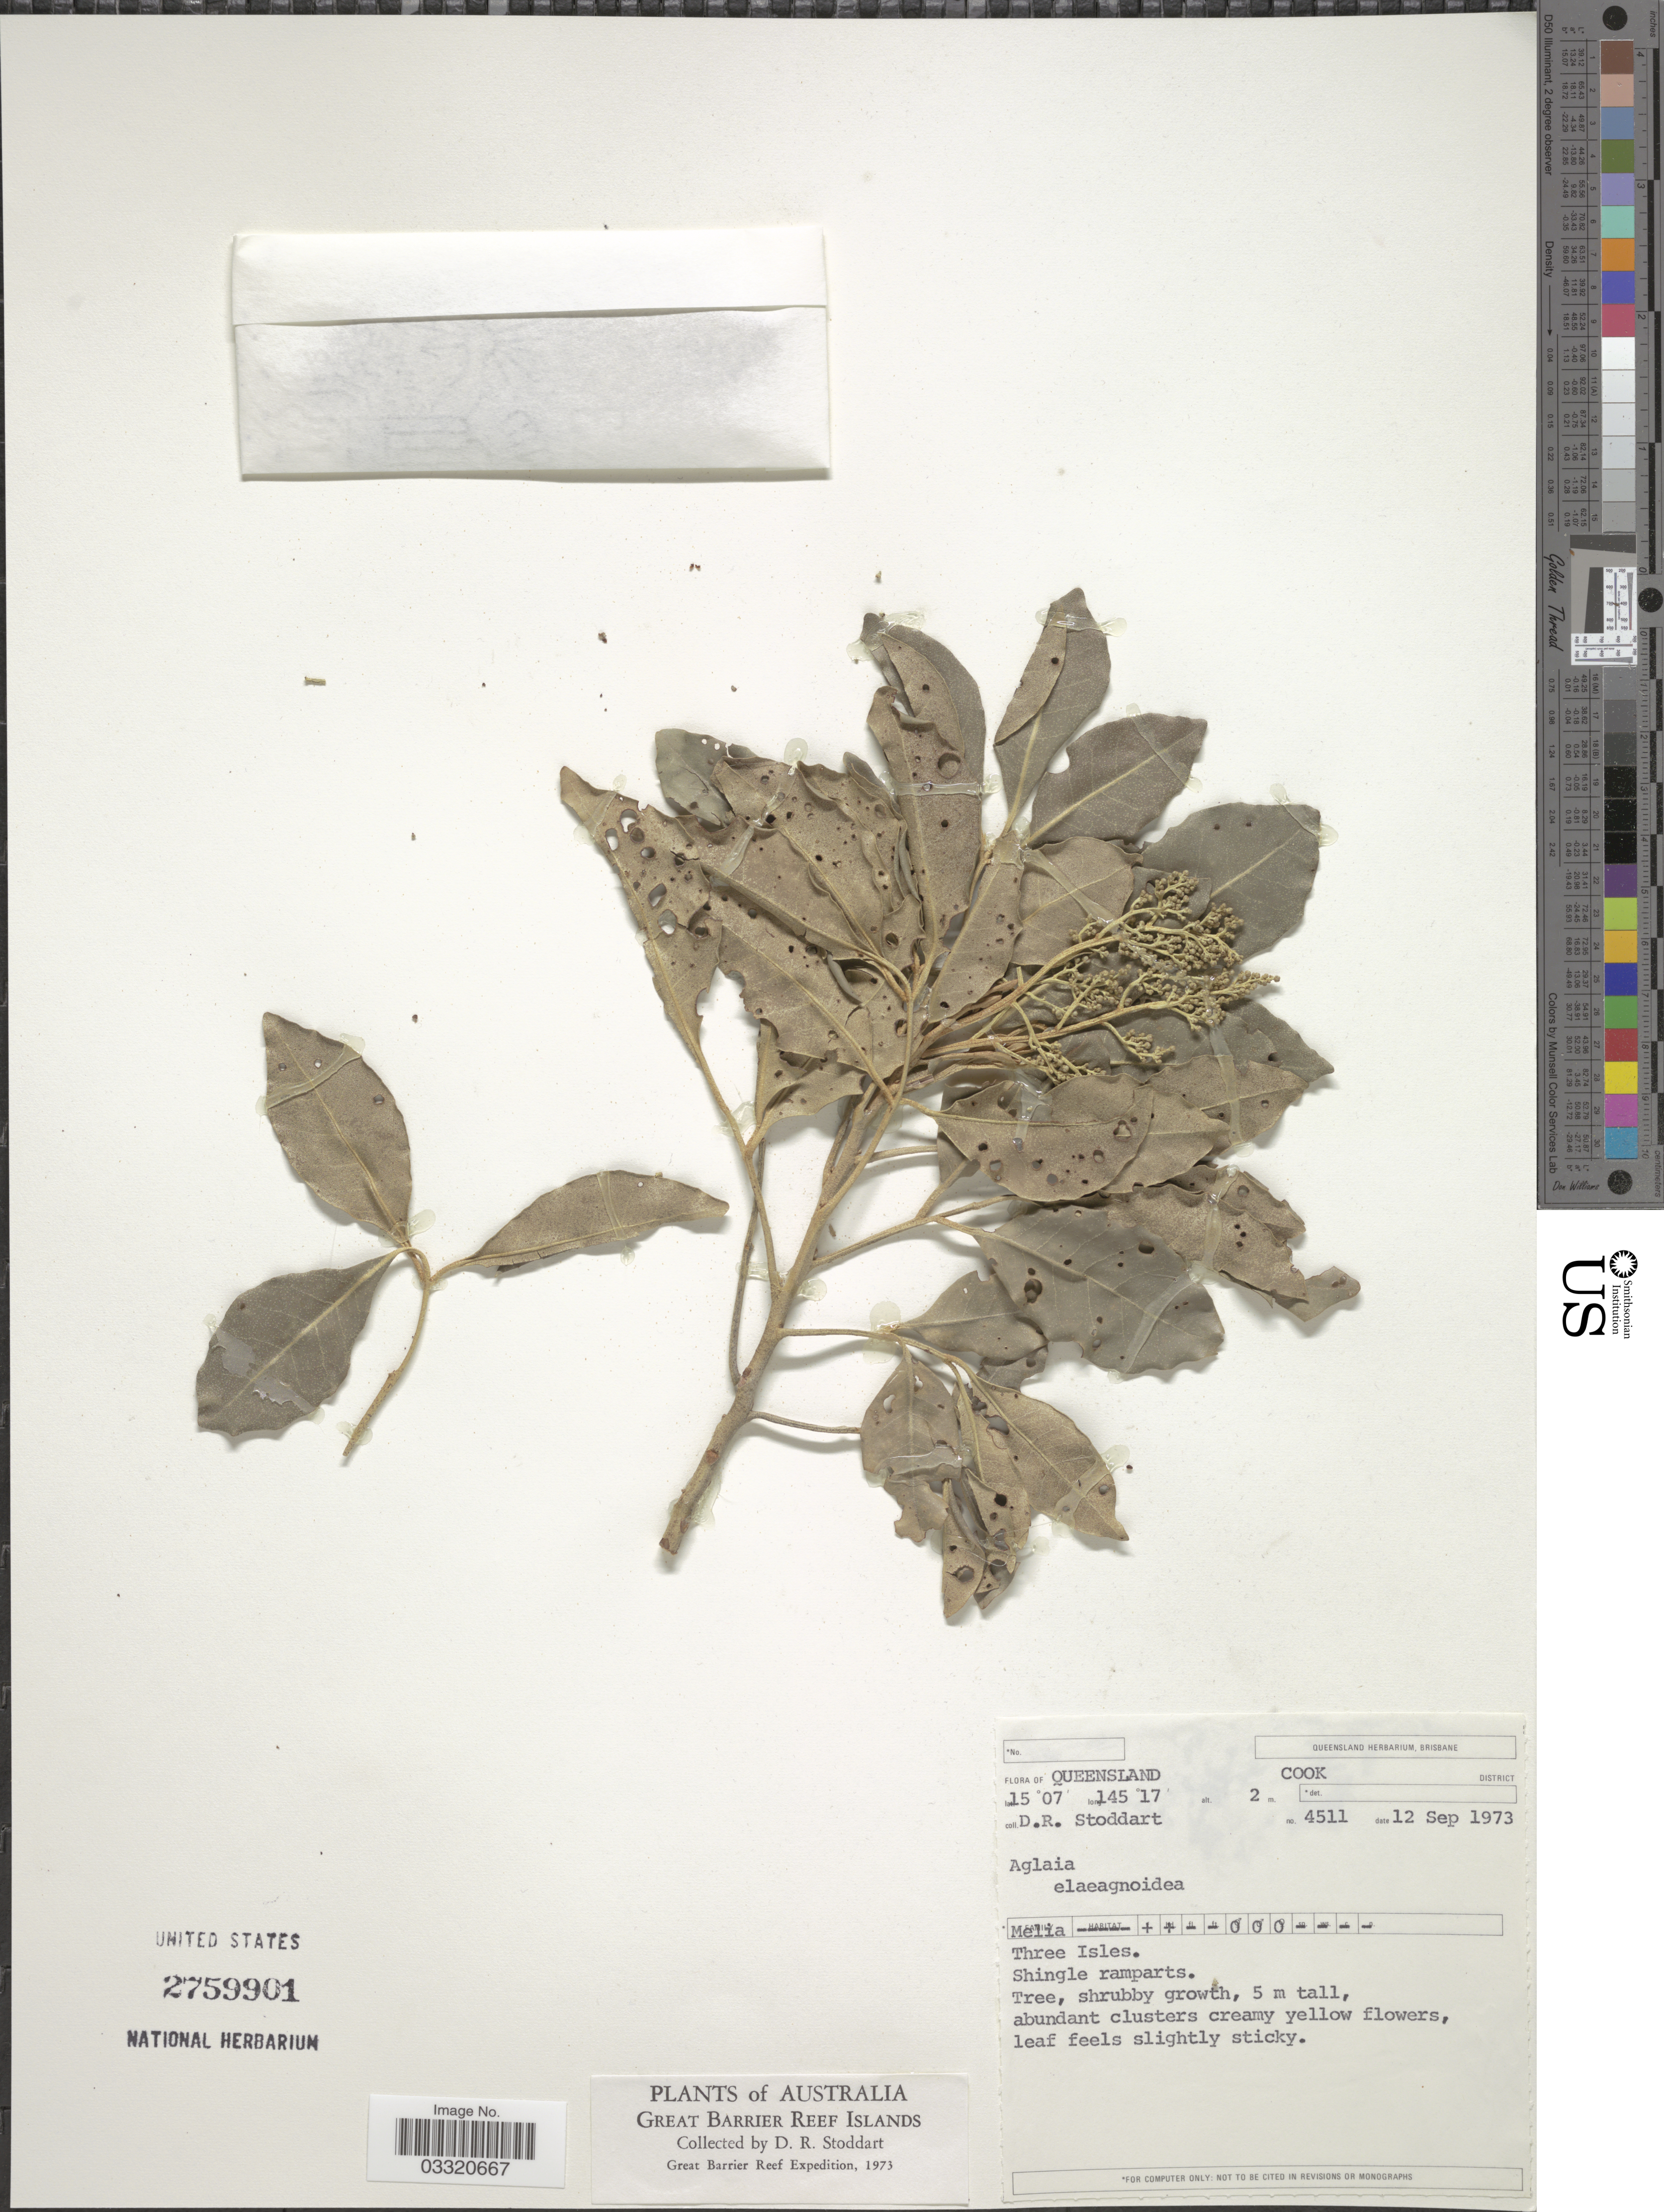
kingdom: Plantae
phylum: Tracheophyta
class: Magnoliopsida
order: Sapindales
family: Meliaceae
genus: Aglaia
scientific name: Aglaia elaeagnoidea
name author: (A. Juss.) Benth.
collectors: D. R. Stoddart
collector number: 4511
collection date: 1973-09-12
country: Australia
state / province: Queensland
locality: Cook District. Three Isles.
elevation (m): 2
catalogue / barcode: US 2759901